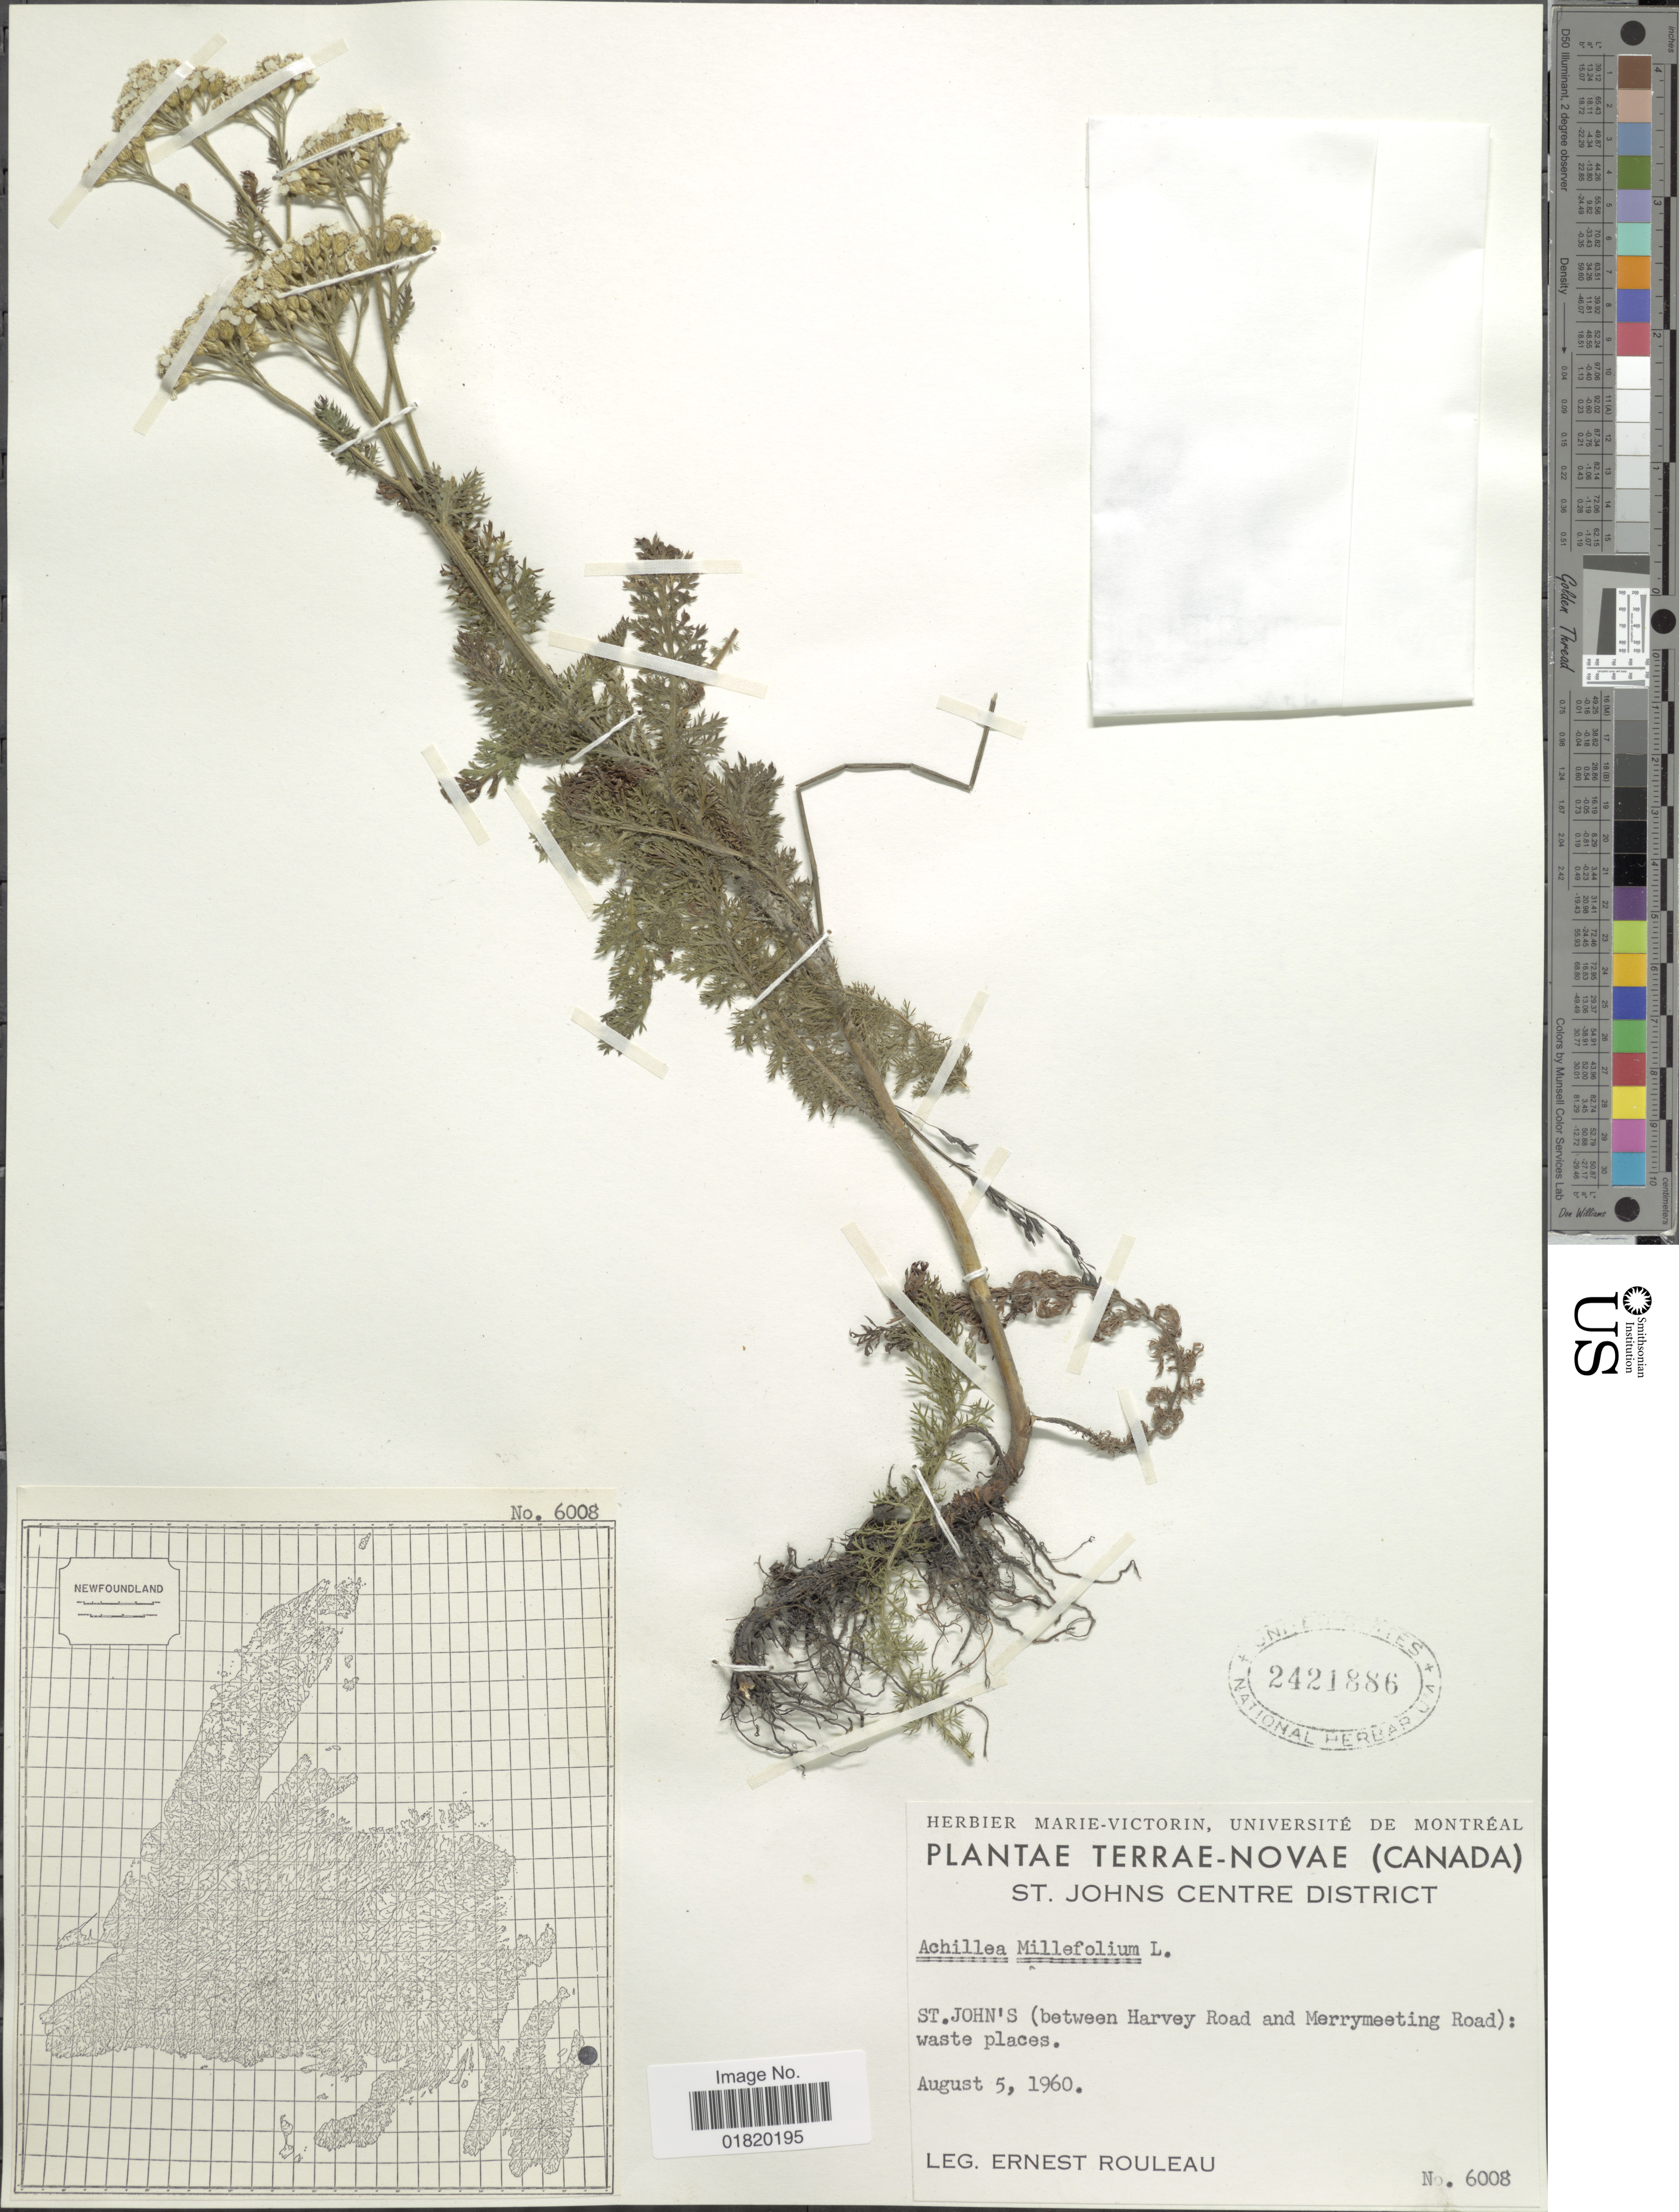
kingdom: Plantae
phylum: Tracheophyta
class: Magnoliopsida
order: Asterales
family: Asteraceae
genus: Achillea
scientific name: Achillea millefolium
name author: L.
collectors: E. Rouleau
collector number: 6008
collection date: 1960-08-05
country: Canada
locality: Terrae-Novae. St. Johns Centre District. St. John's (between Harvey Road and Merrymeeting Road)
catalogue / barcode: US 2421886